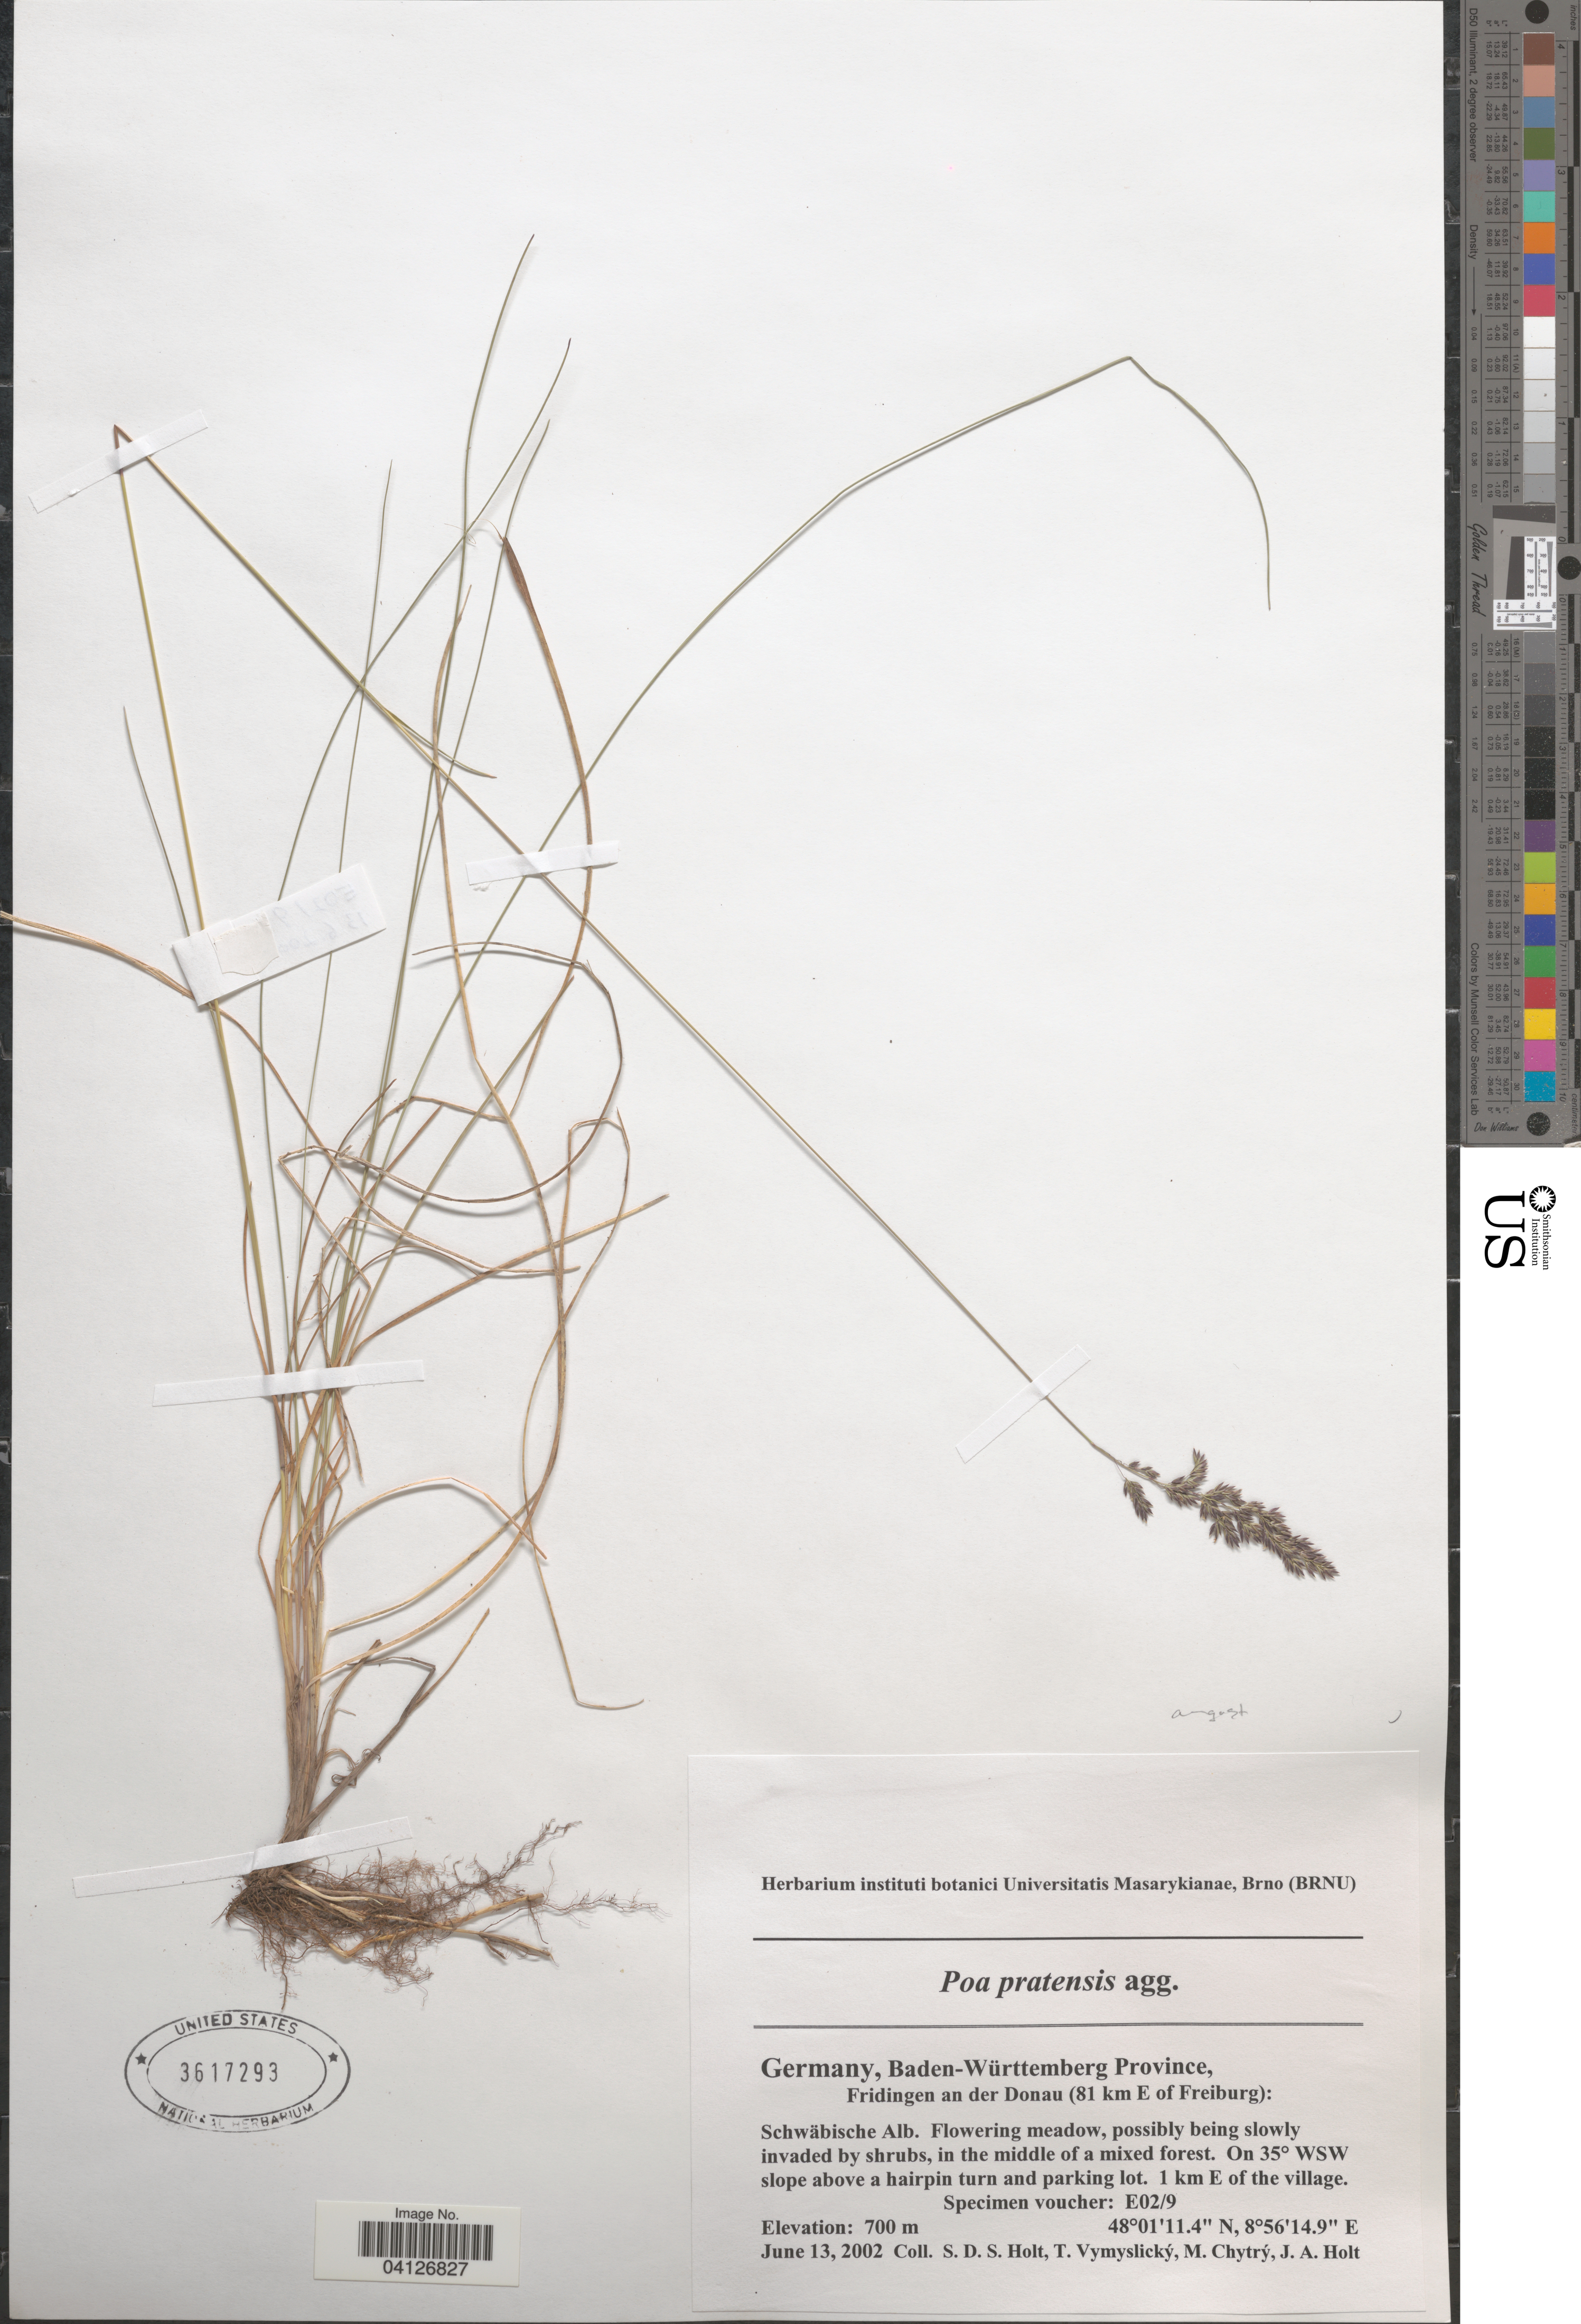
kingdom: Plantae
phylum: Tracheophyta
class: Liliopsida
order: Poales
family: Poaceae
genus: Poa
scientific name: Poa pratensis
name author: L.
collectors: S. Holt, T. Vymyslický, M. Chytrý & J. A. Holt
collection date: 2002-06-13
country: Germany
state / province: Baden-Württemberg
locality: Fridingen an der Donau (81 km E of Freiburg): Schwäbische Alb. On 35° WSW slope above a hairpin turn and parking lot. 1 km E of the village.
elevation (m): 700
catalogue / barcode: US 3617293